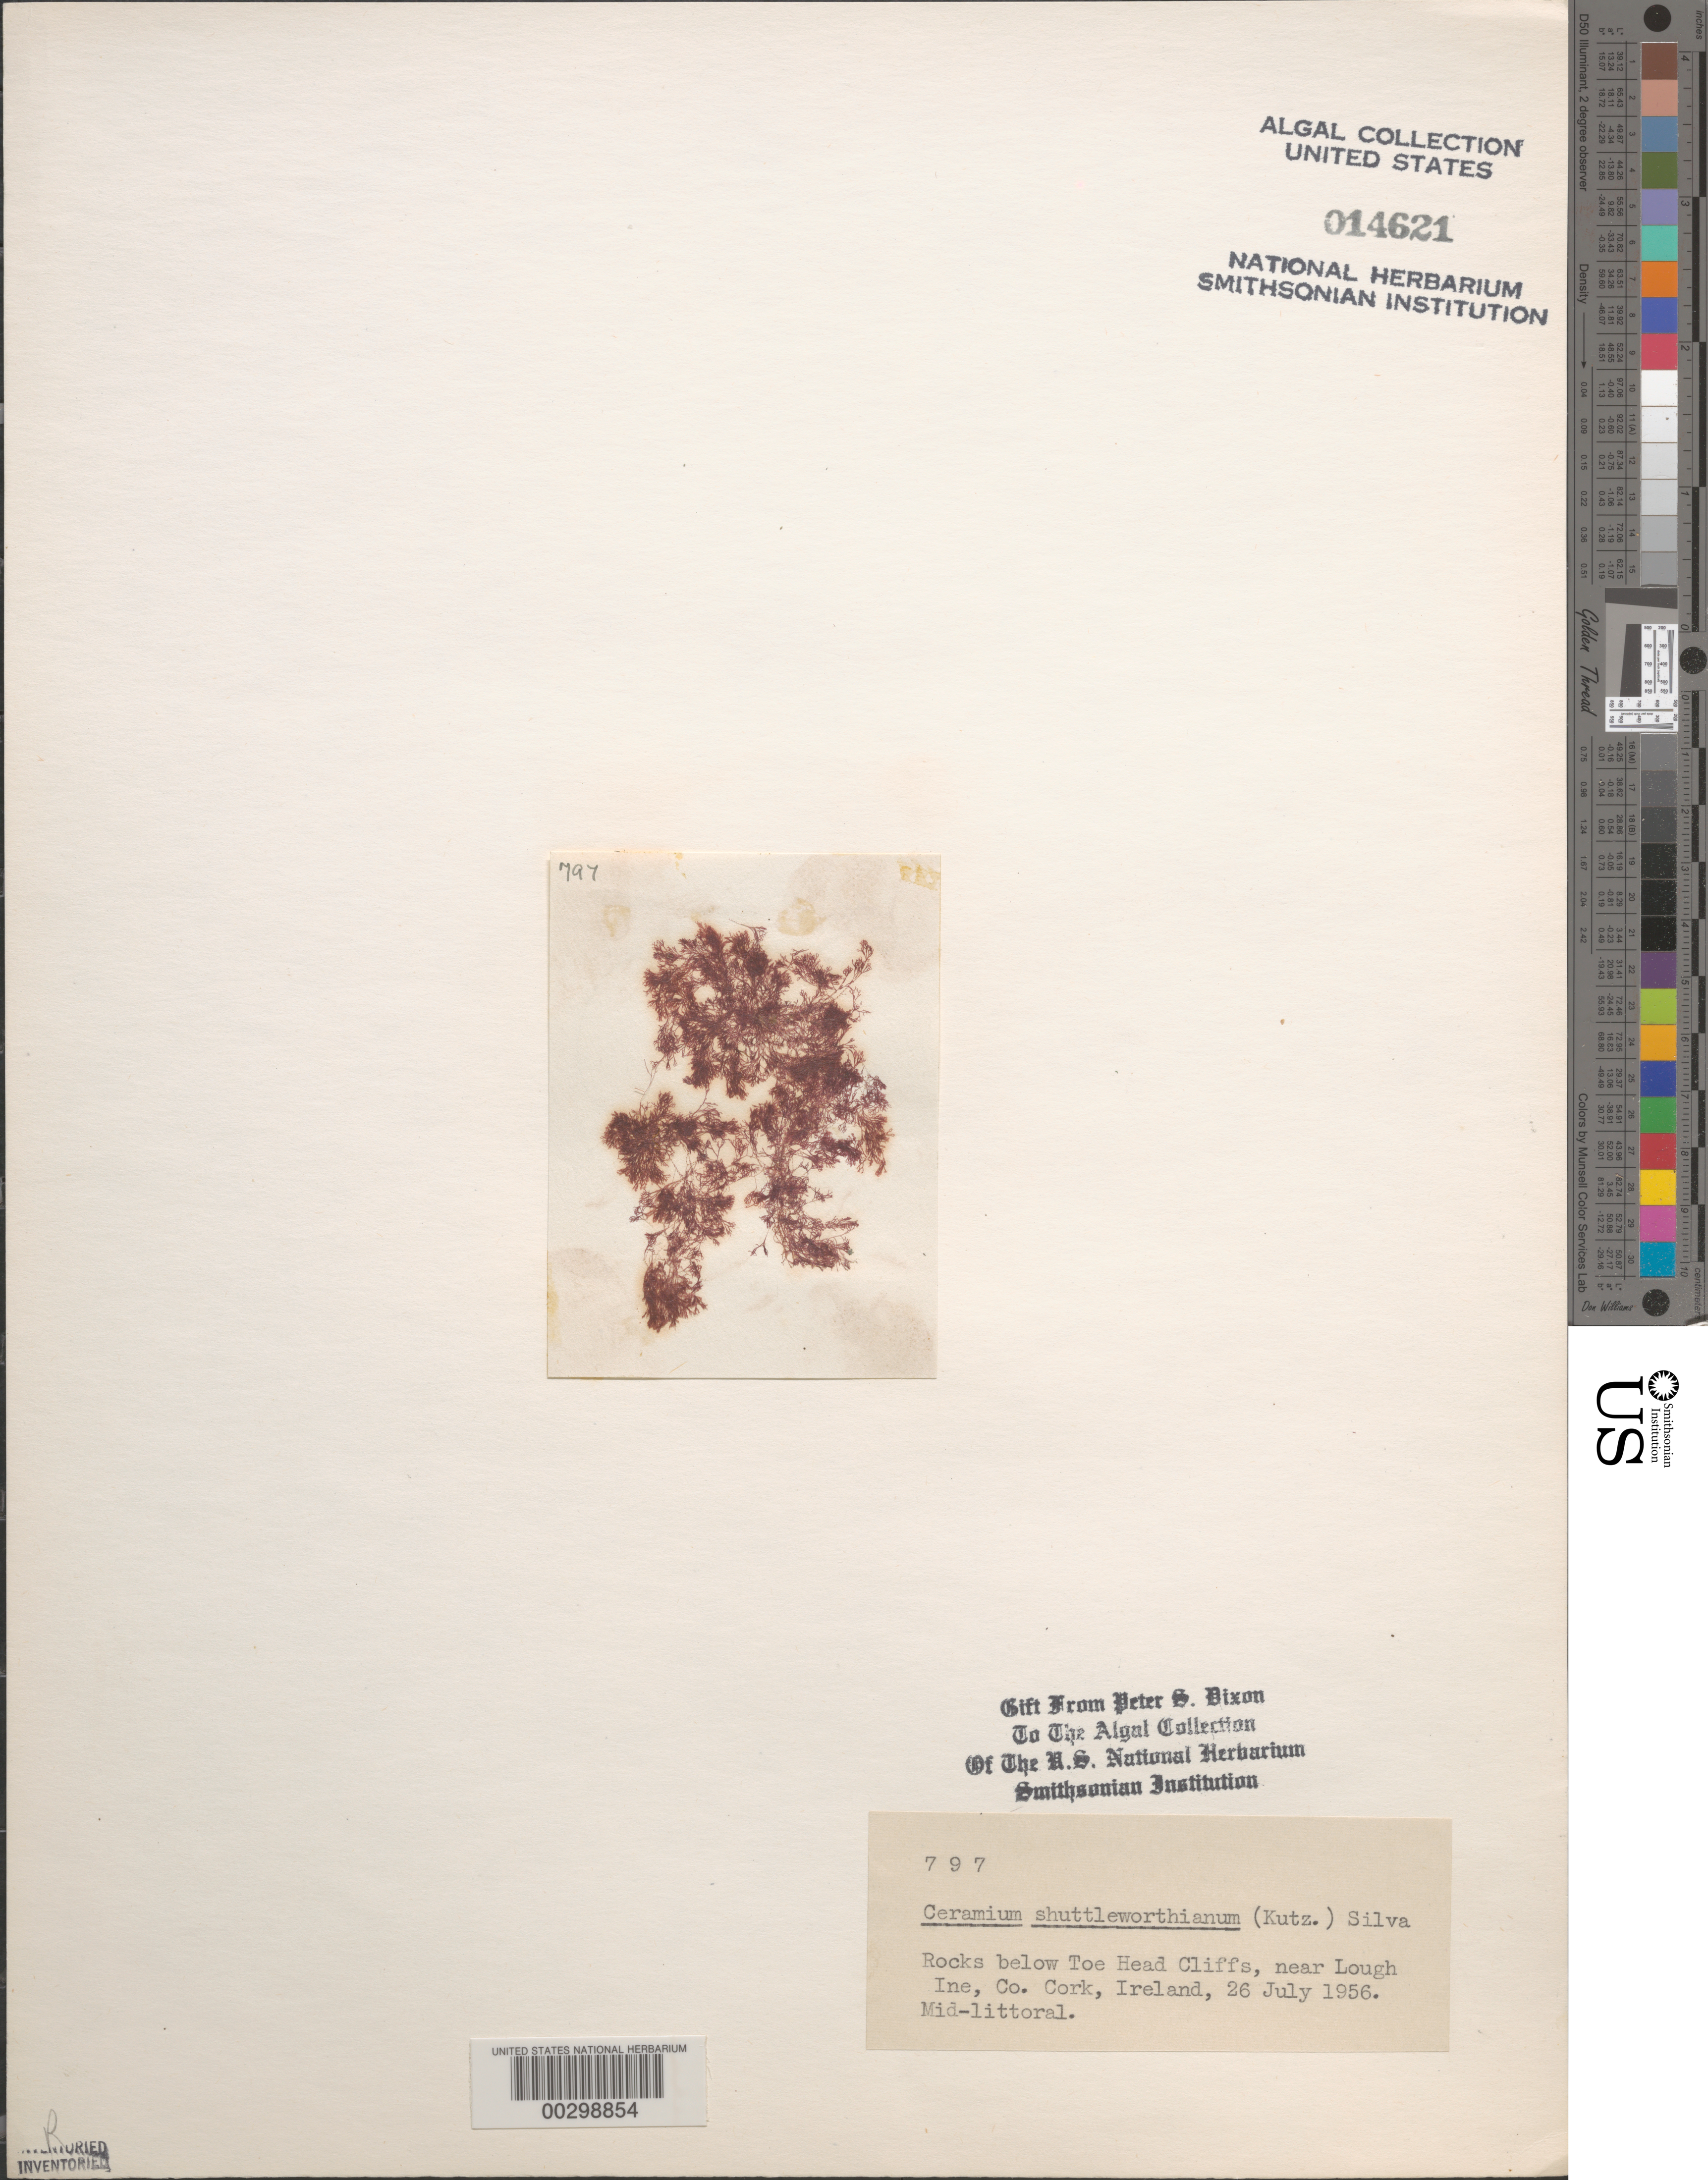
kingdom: Plantae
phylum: Rhodophyta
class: Florideophyceae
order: Ceramiales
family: Ceramiaceae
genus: Ceramium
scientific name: Ceramium shuttleworthianum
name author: (Kütz.) Rabenh.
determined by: Dixon, P. S.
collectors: P. S. Dixon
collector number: PSD 797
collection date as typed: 26 Jul 1956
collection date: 1956-07-26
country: Ireland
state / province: Munster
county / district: Cork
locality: Below Toe Head Cliffs, near Lough Ine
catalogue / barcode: US 14621